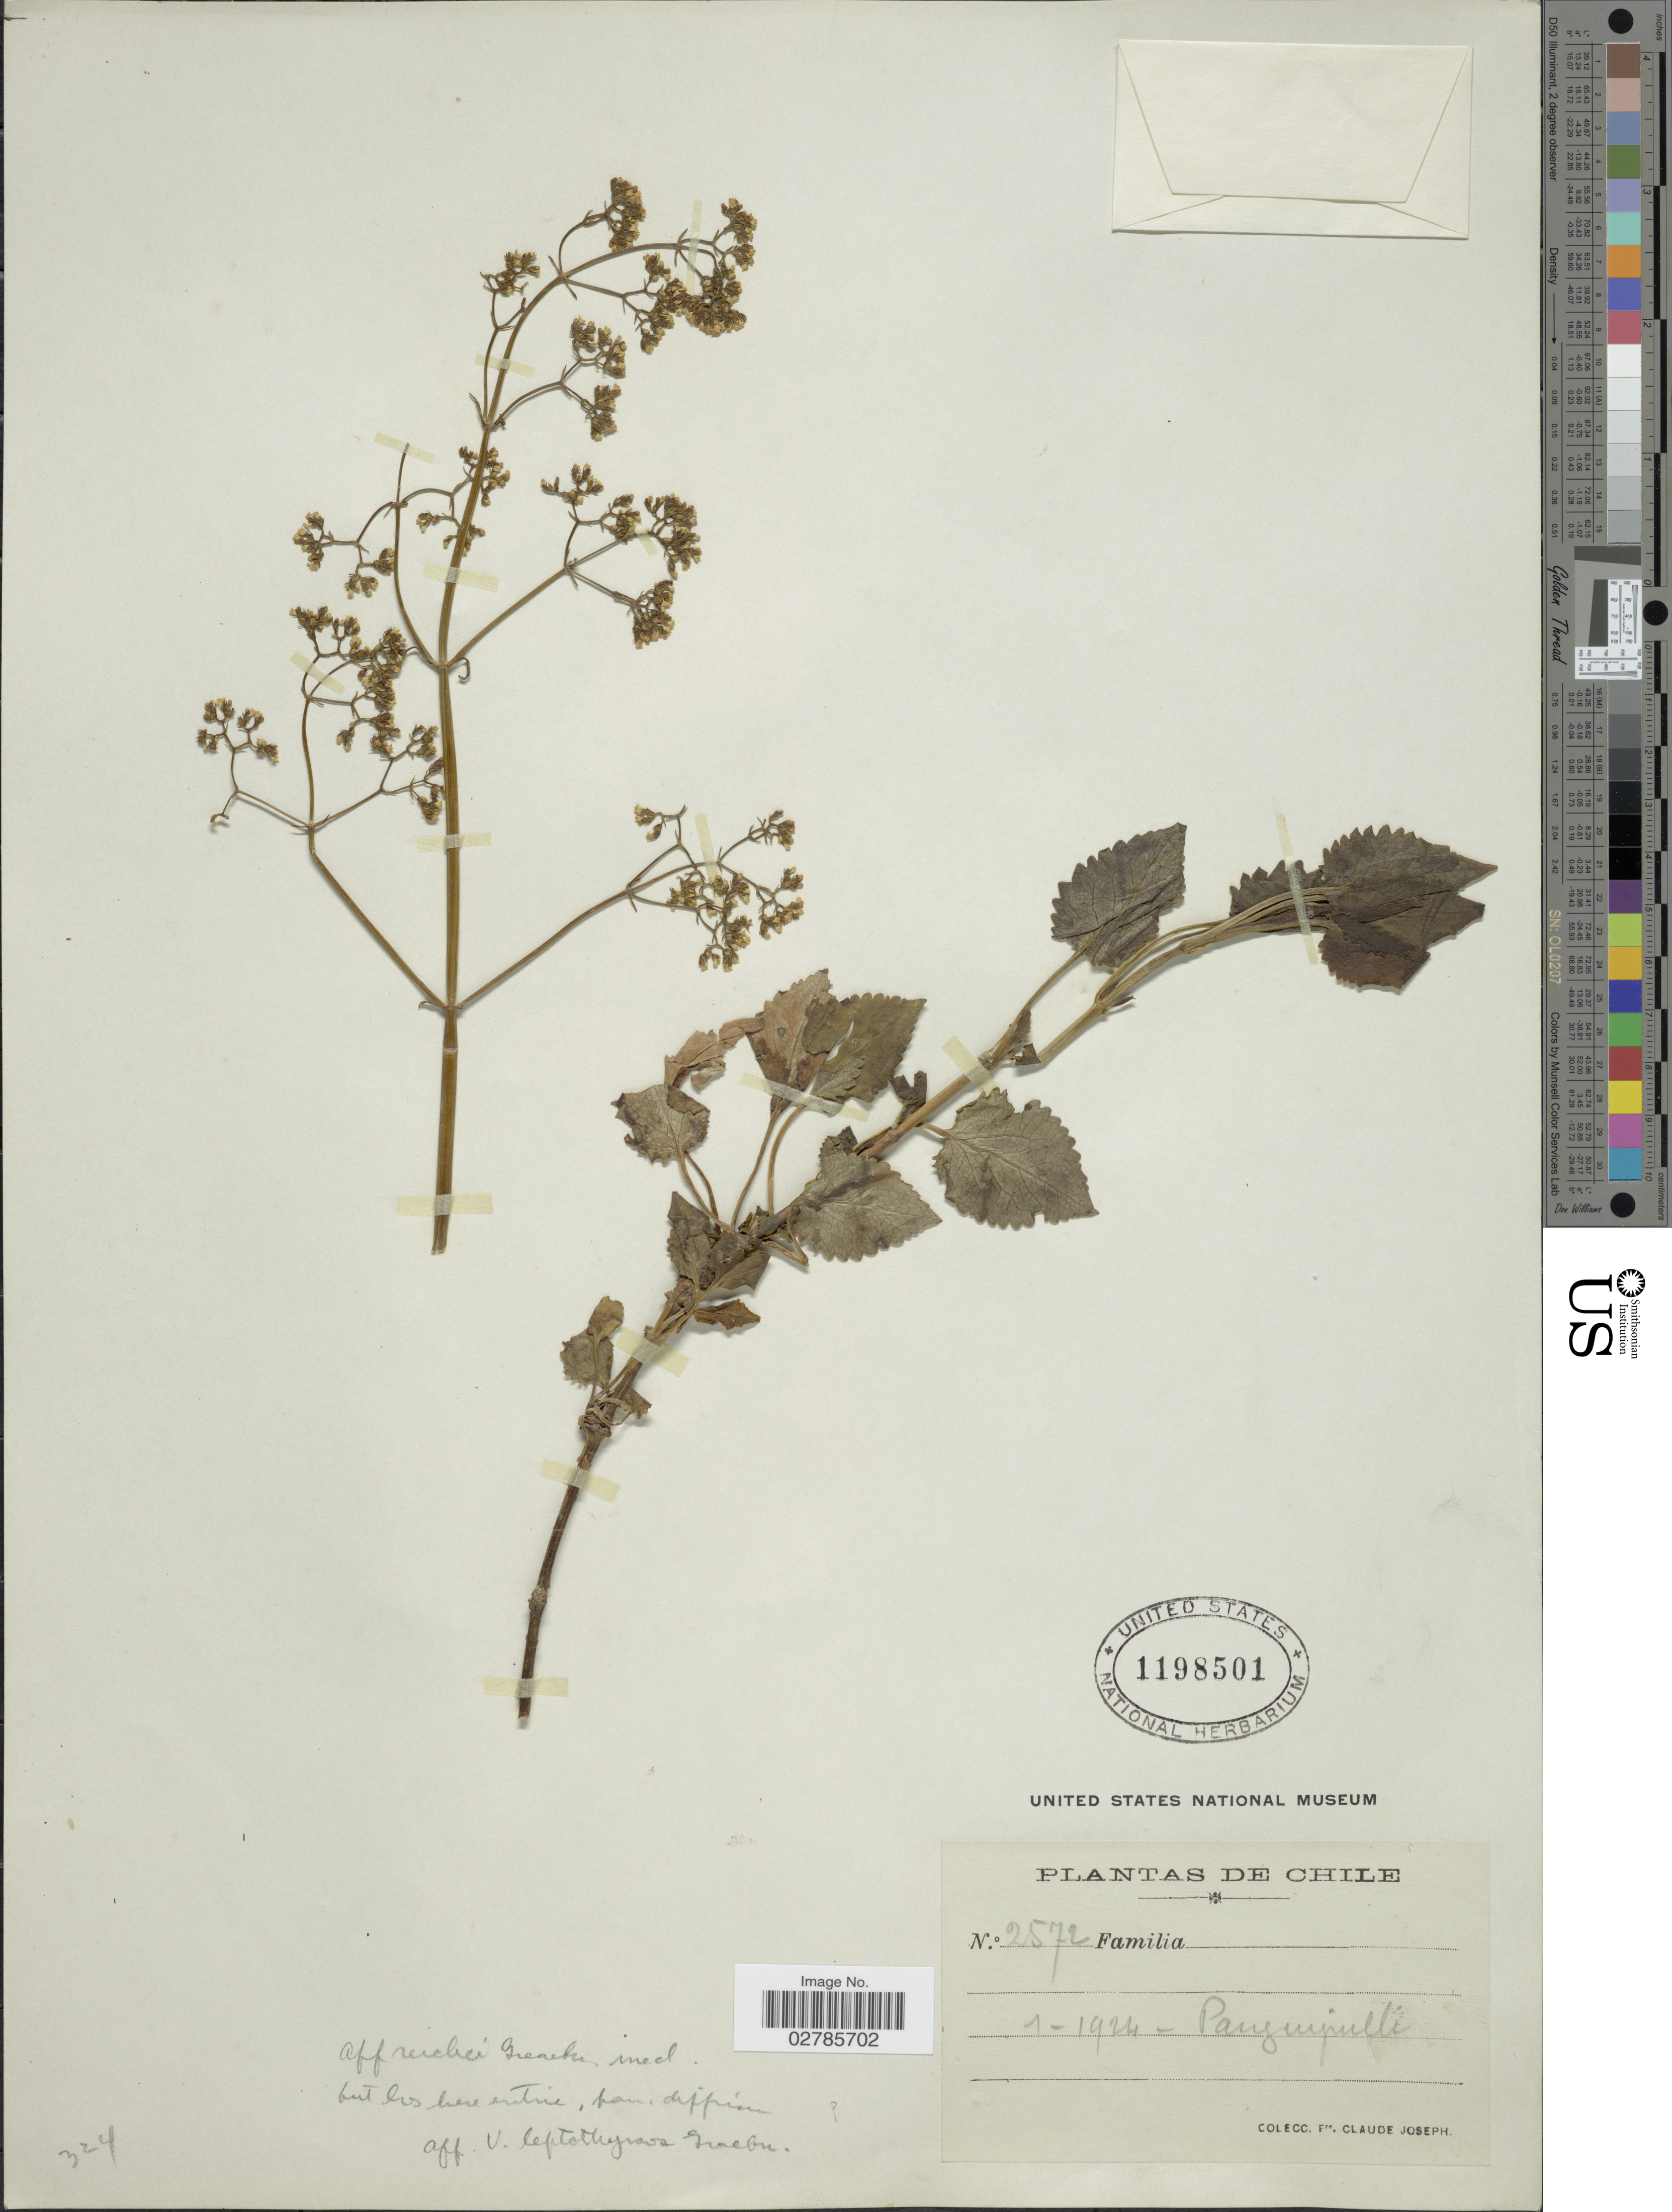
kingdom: Plantae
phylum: Tracheophyta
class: Magnoliopsida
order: Dipsacales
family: Caprifoliaceae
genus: Valeriana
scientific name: Valeriana sp.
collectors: Bro. Claude-Joseph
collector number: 2572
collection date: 1924-01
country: Chile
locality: Panguipulli.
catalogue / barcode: US 1198501